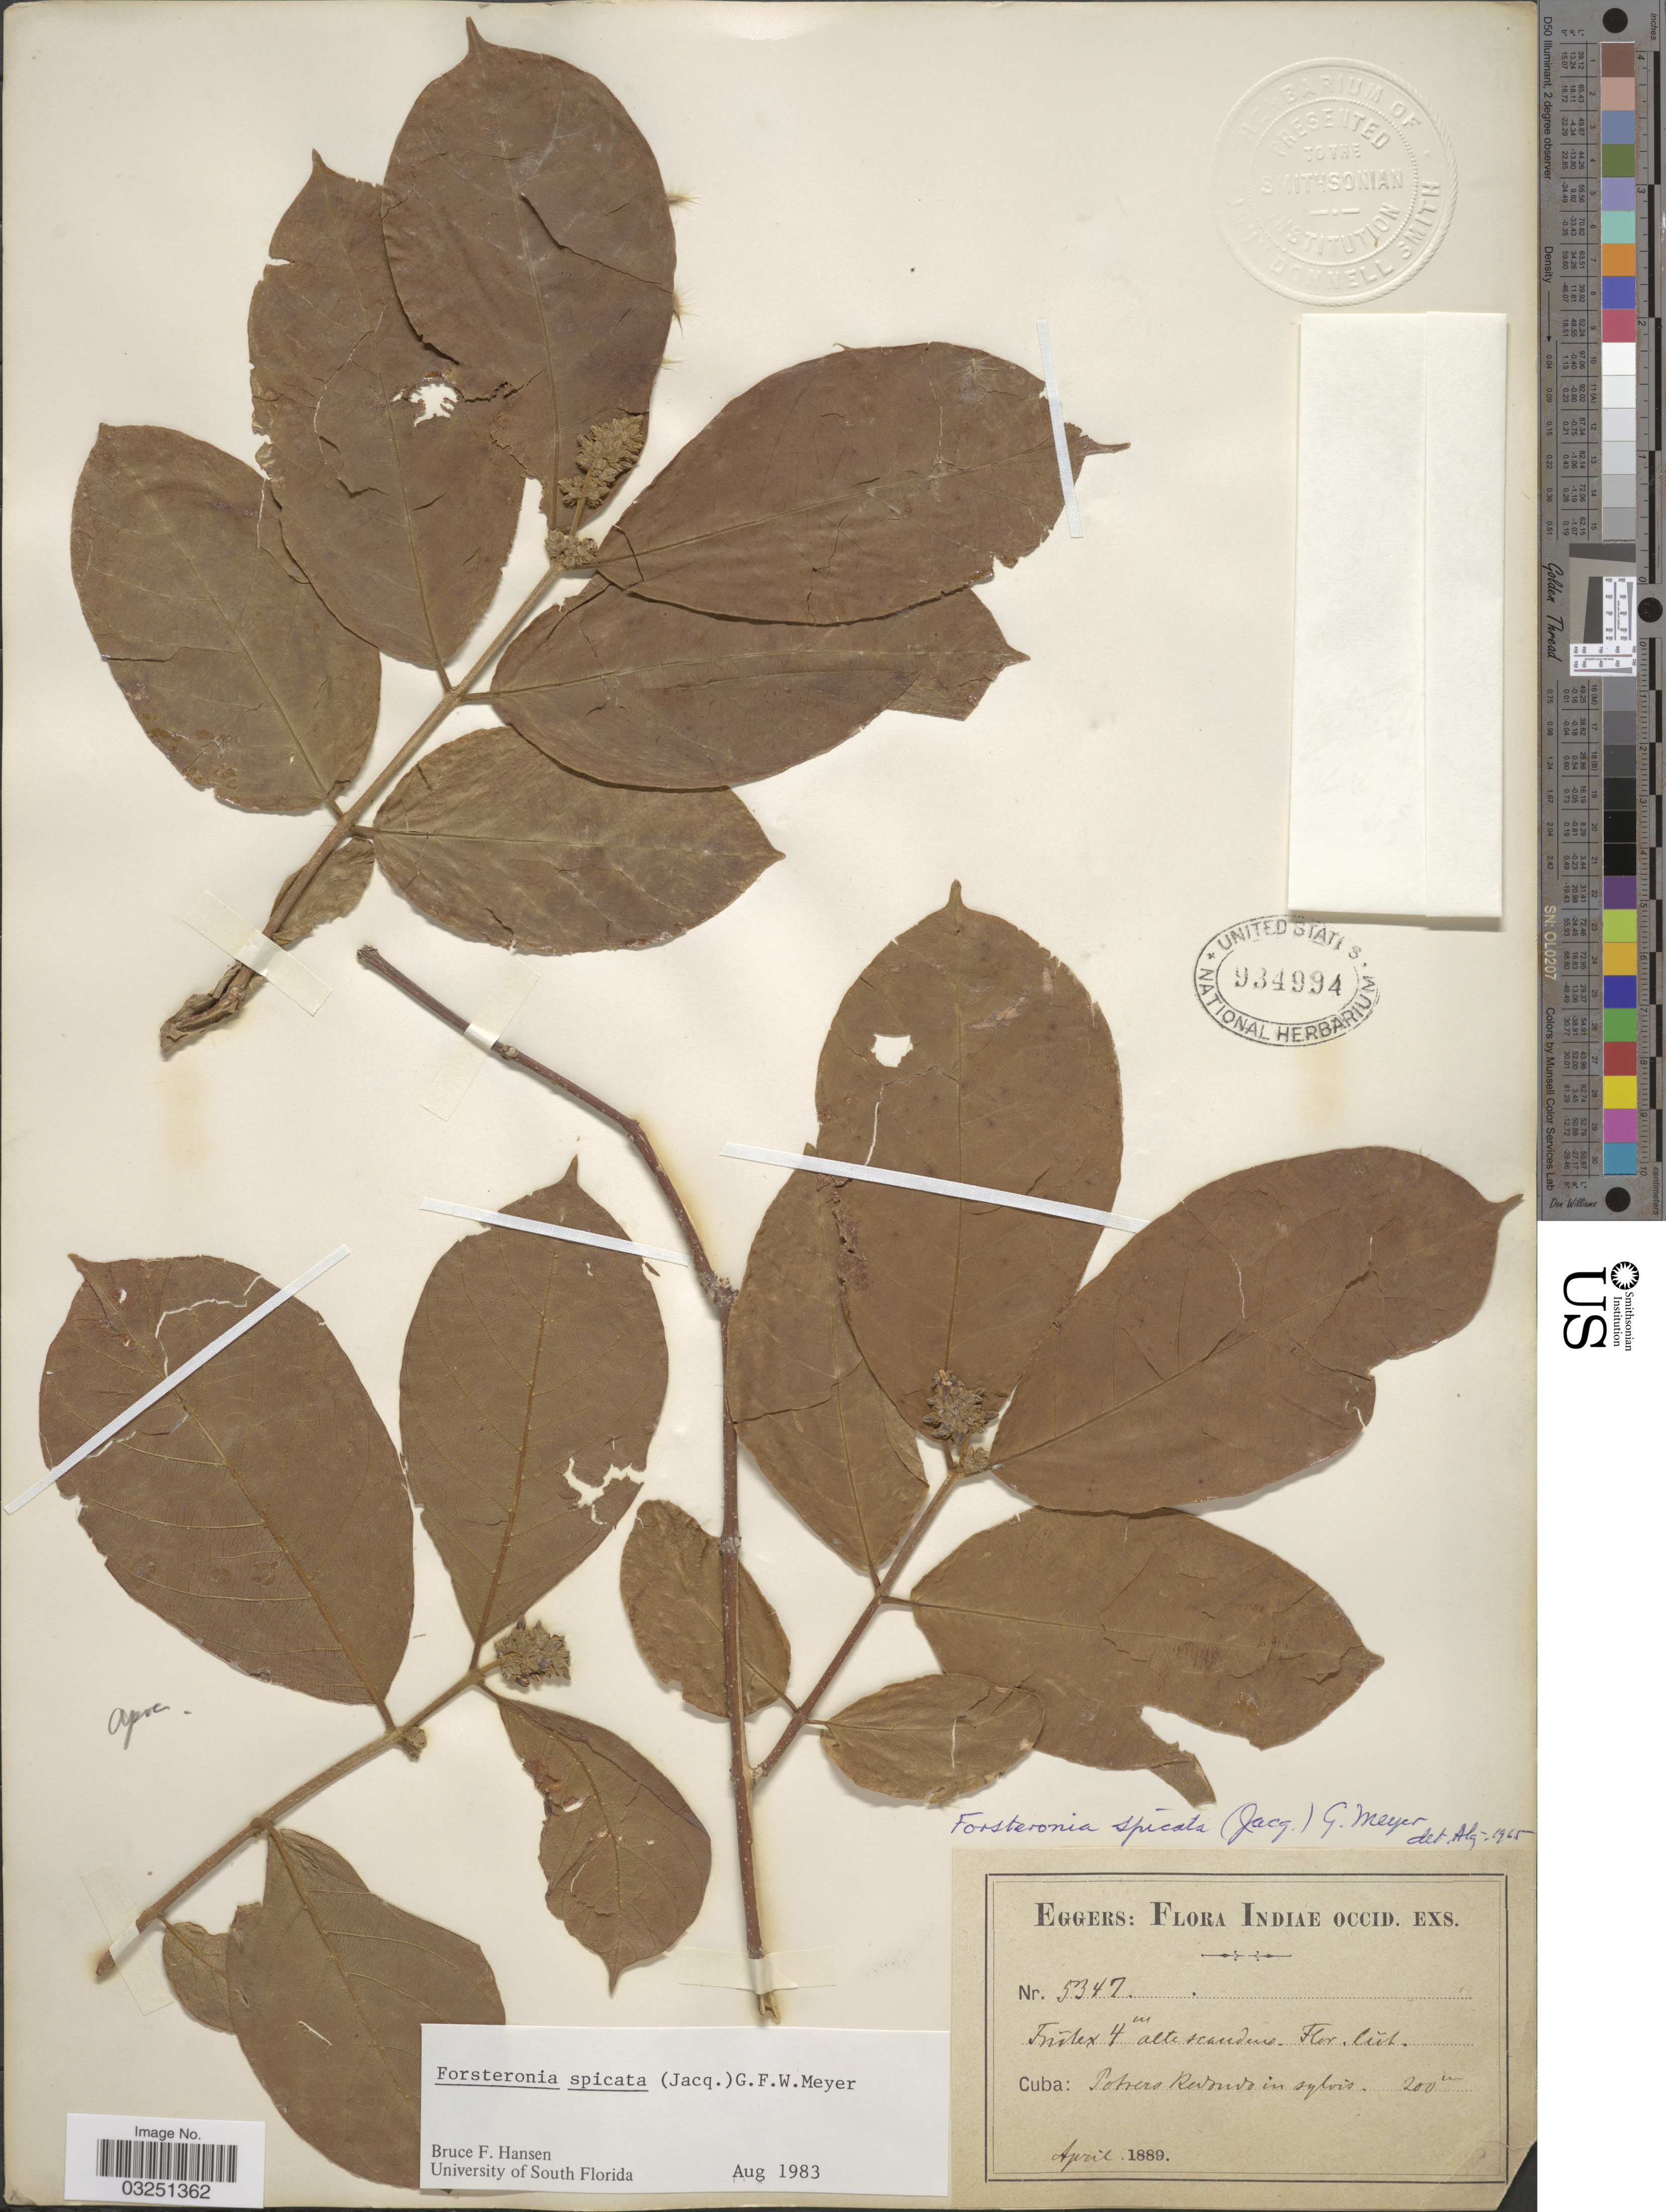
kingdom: Plantae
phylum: Tracheophyta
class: Magnoliopsida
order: Gentianales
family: Apocynaceae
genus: Forsteronia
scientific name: Forsteronia spicata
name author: (Jacq.) G. Mey.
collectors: -. Eggers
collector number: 5347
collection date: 1889-04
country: Cuba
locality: Inidiae Occid. Potrero Redonda in sylvis.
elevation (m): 200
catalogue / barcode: US 934994